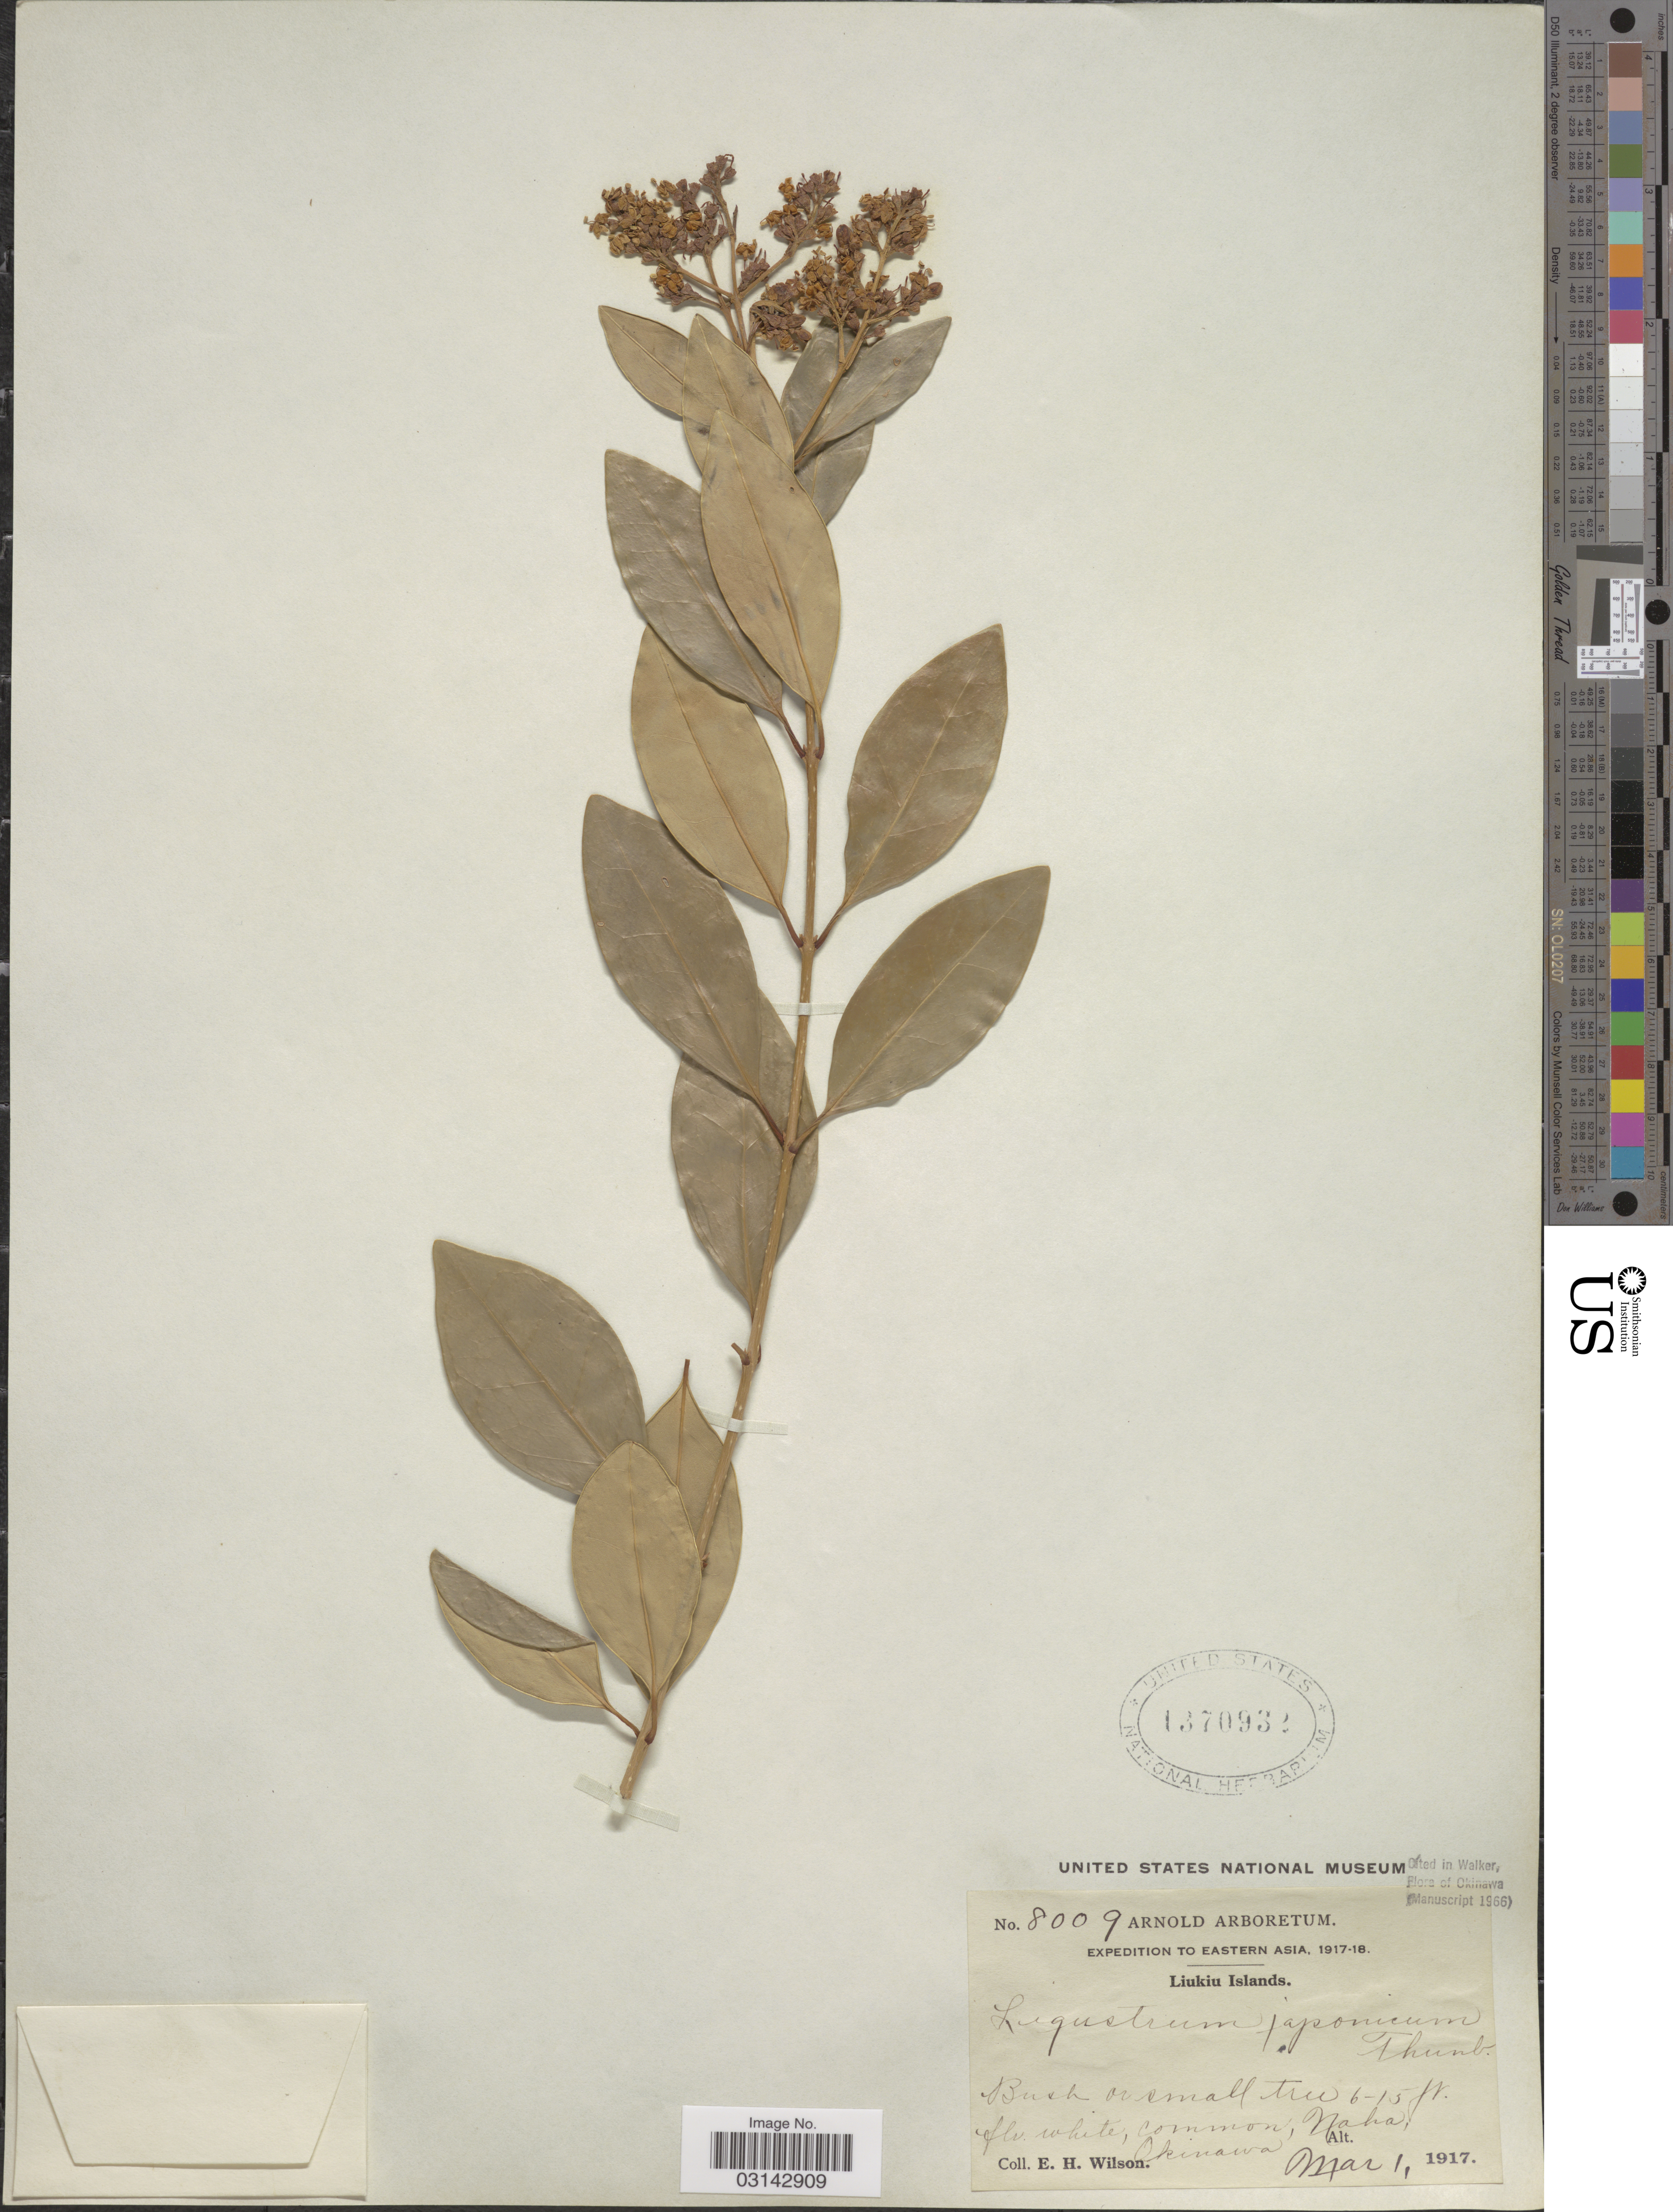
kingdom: Plantae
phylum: Tracheophyta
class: Magnoliopsida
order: Lamiales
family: Oleaceae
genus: Ligustrum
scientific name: Ligustrum japonicum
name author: Thunb.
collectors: E. Wilson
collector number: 8009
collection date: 1917-03-01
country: Japan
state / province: Okinawa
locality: Liukiu Islands. Naha.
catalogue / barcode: US 1370932